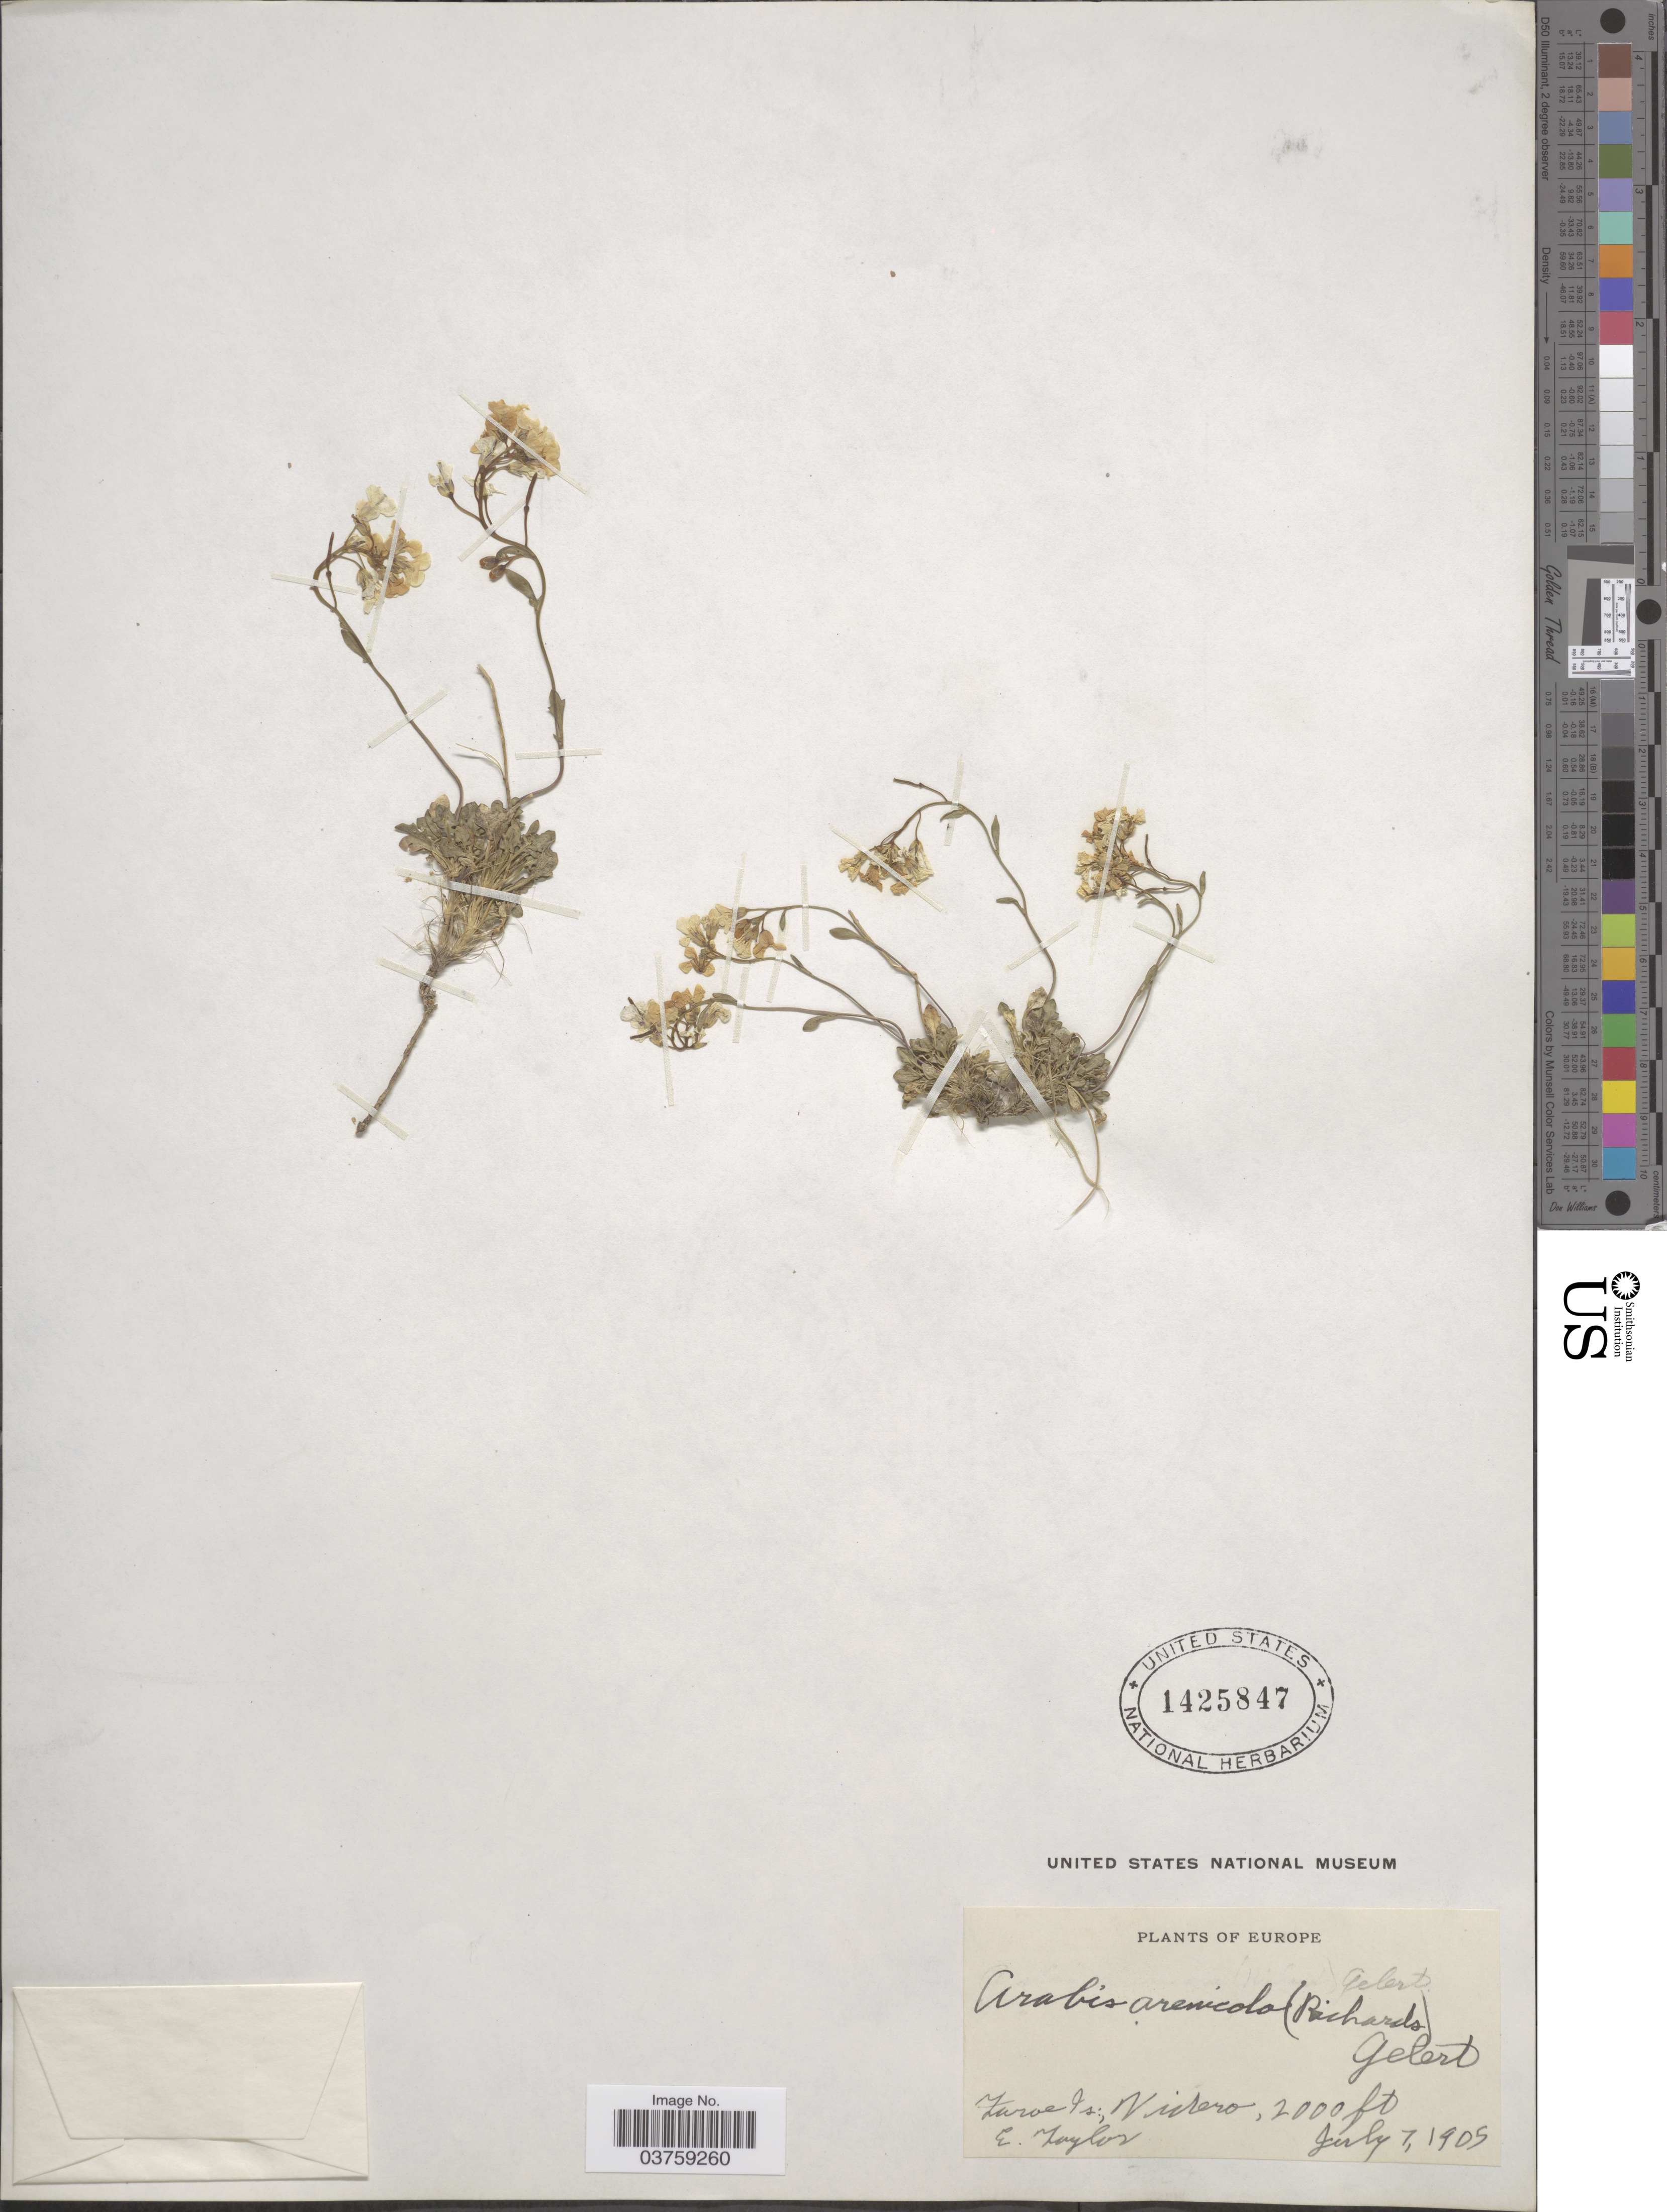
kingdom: Plantae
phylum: Tracheophyta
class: Magnoliopsida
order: Brassicales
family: Brassicaceae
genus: Arabis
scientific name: Arabis arenicola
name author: (Richardson ex Hook.) Gelert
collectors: E. Taylor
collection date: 1905-07-07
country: Faroe Islands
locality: Europe. Faroe Is.; Videro.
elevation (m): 610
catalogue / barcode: US 1425847